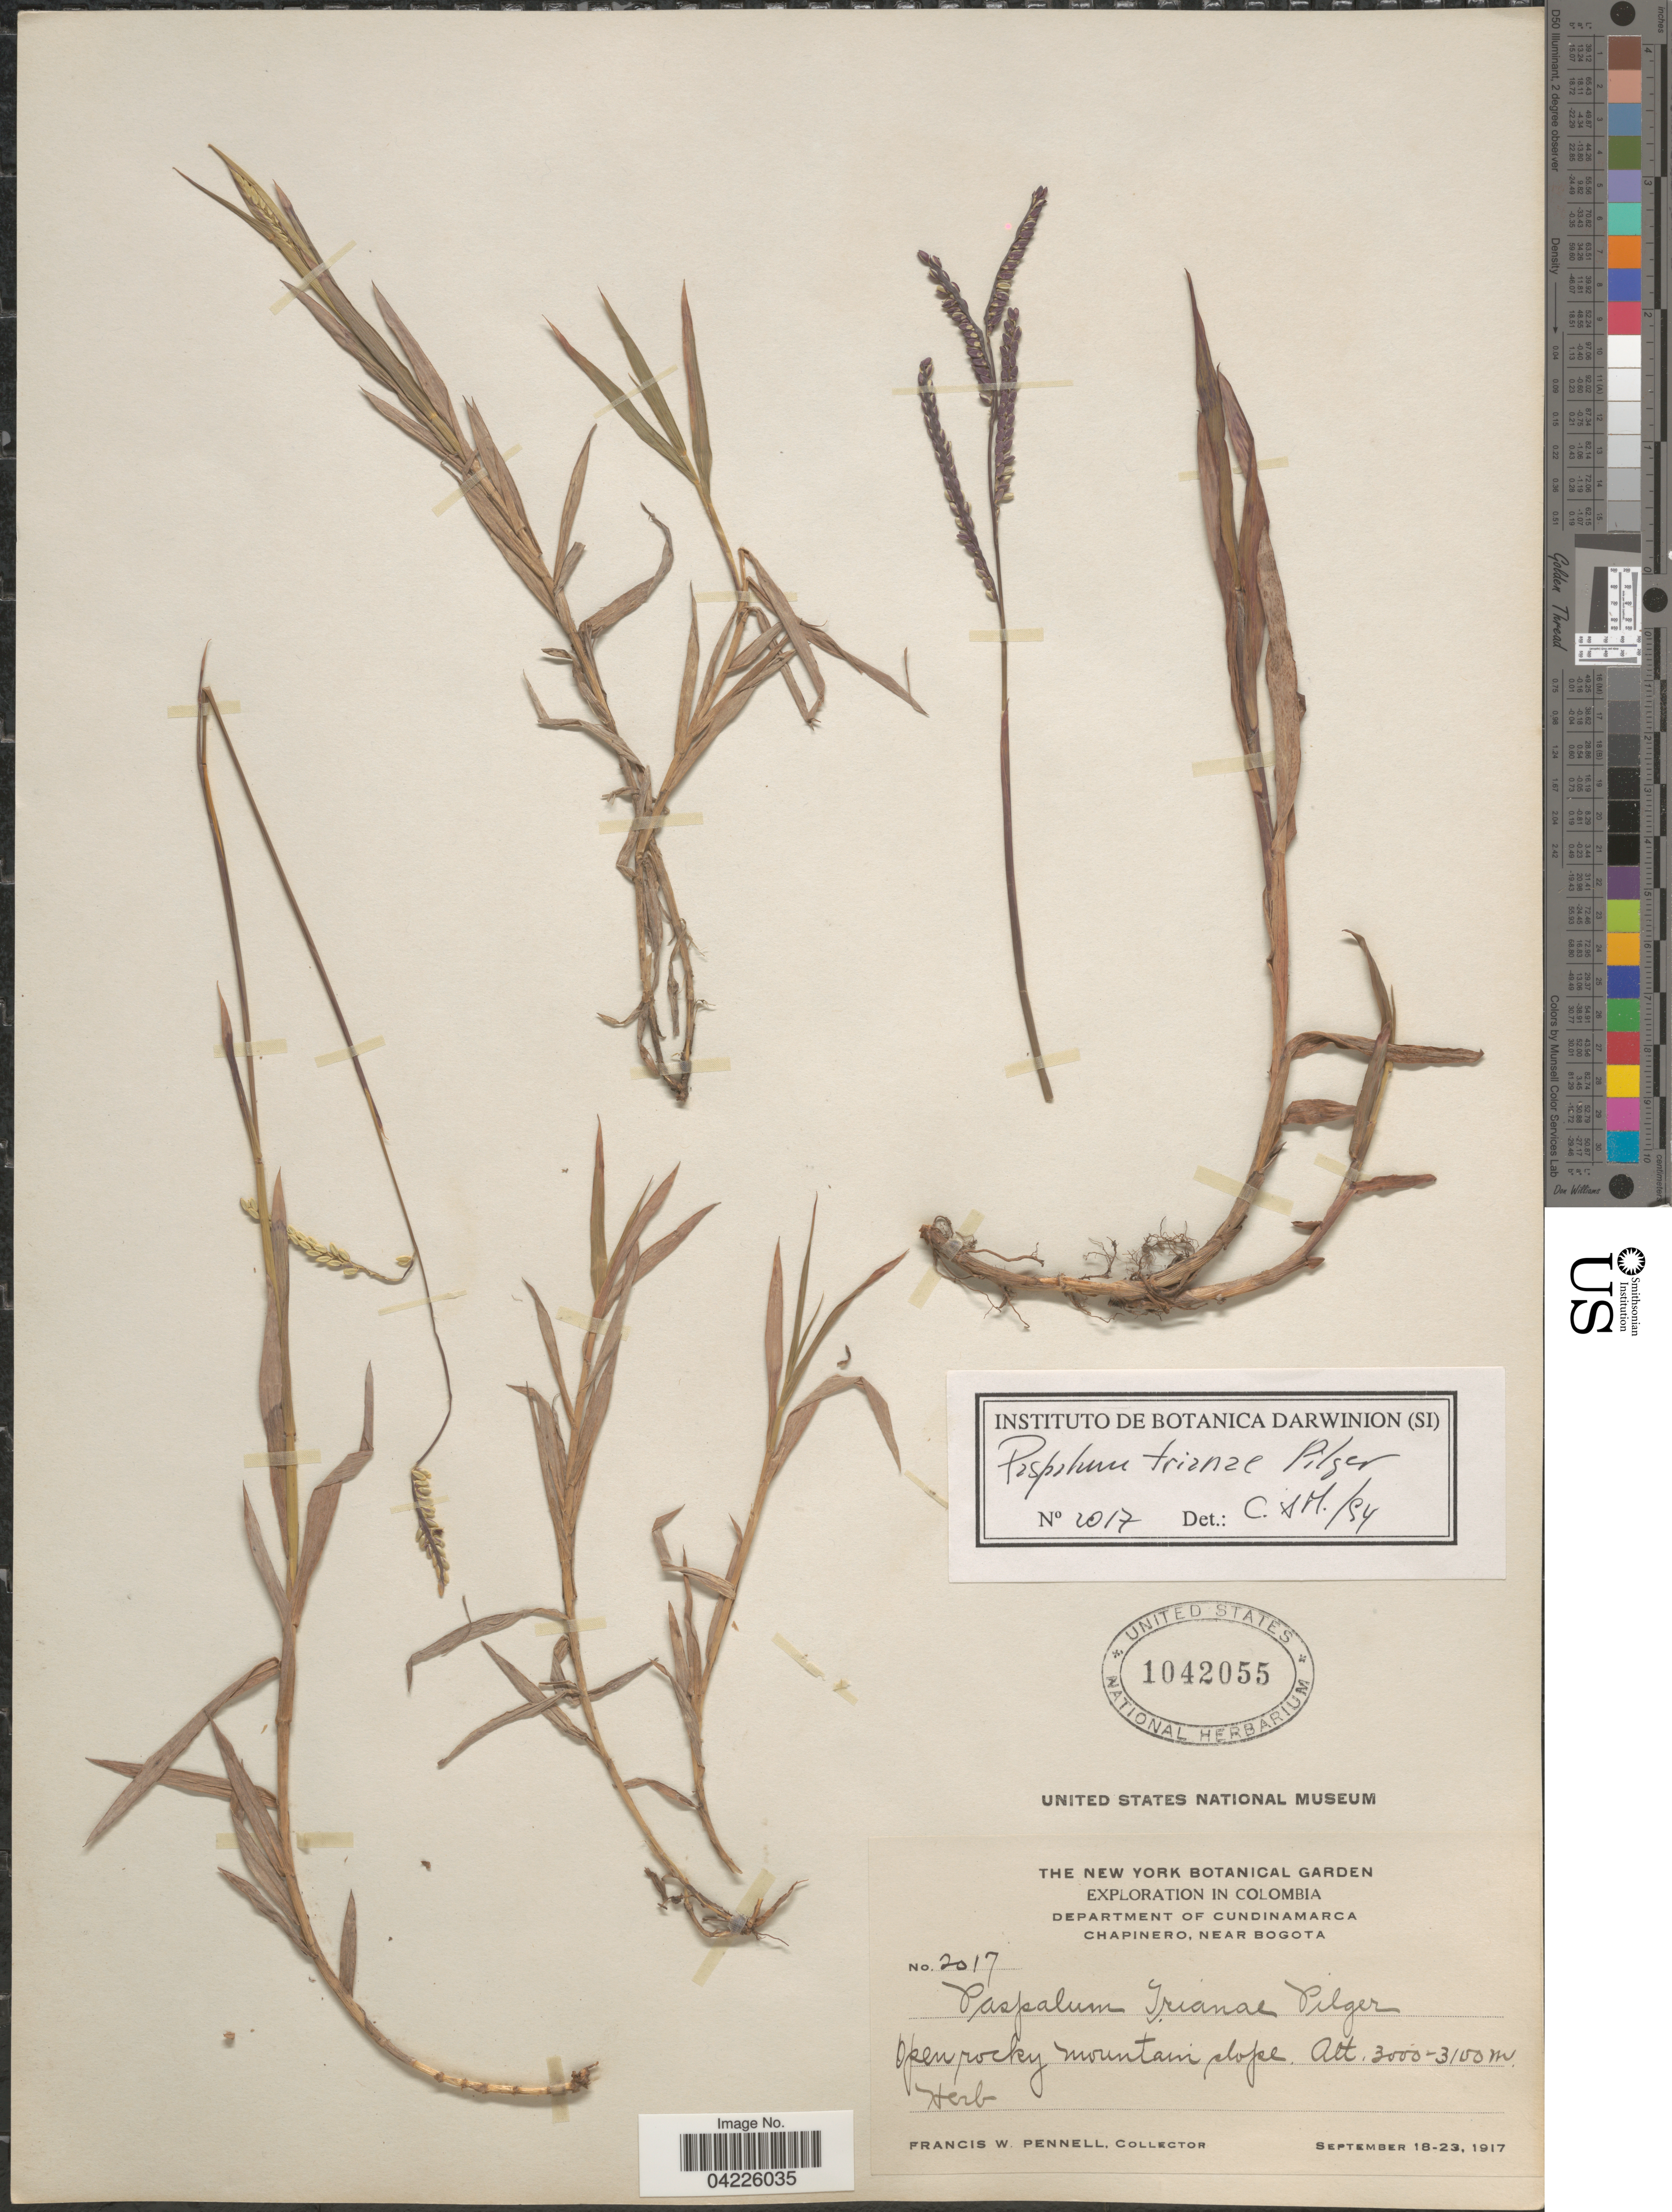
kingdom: Plantae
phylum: Tracheophyta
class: Liliopsida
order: Poales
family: Poaceae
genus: Paspalum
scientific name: Paspalum trianae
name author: Pilg.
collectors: F. W. Pennell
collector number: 2017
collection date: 1917-09-18/1917-09-23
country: Colombia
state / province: Cundinamarca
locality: Exploration in Colombia. Department of Cundinamarca. Chapinero, near Bogota.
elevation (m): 3000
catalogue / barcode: US 1042055